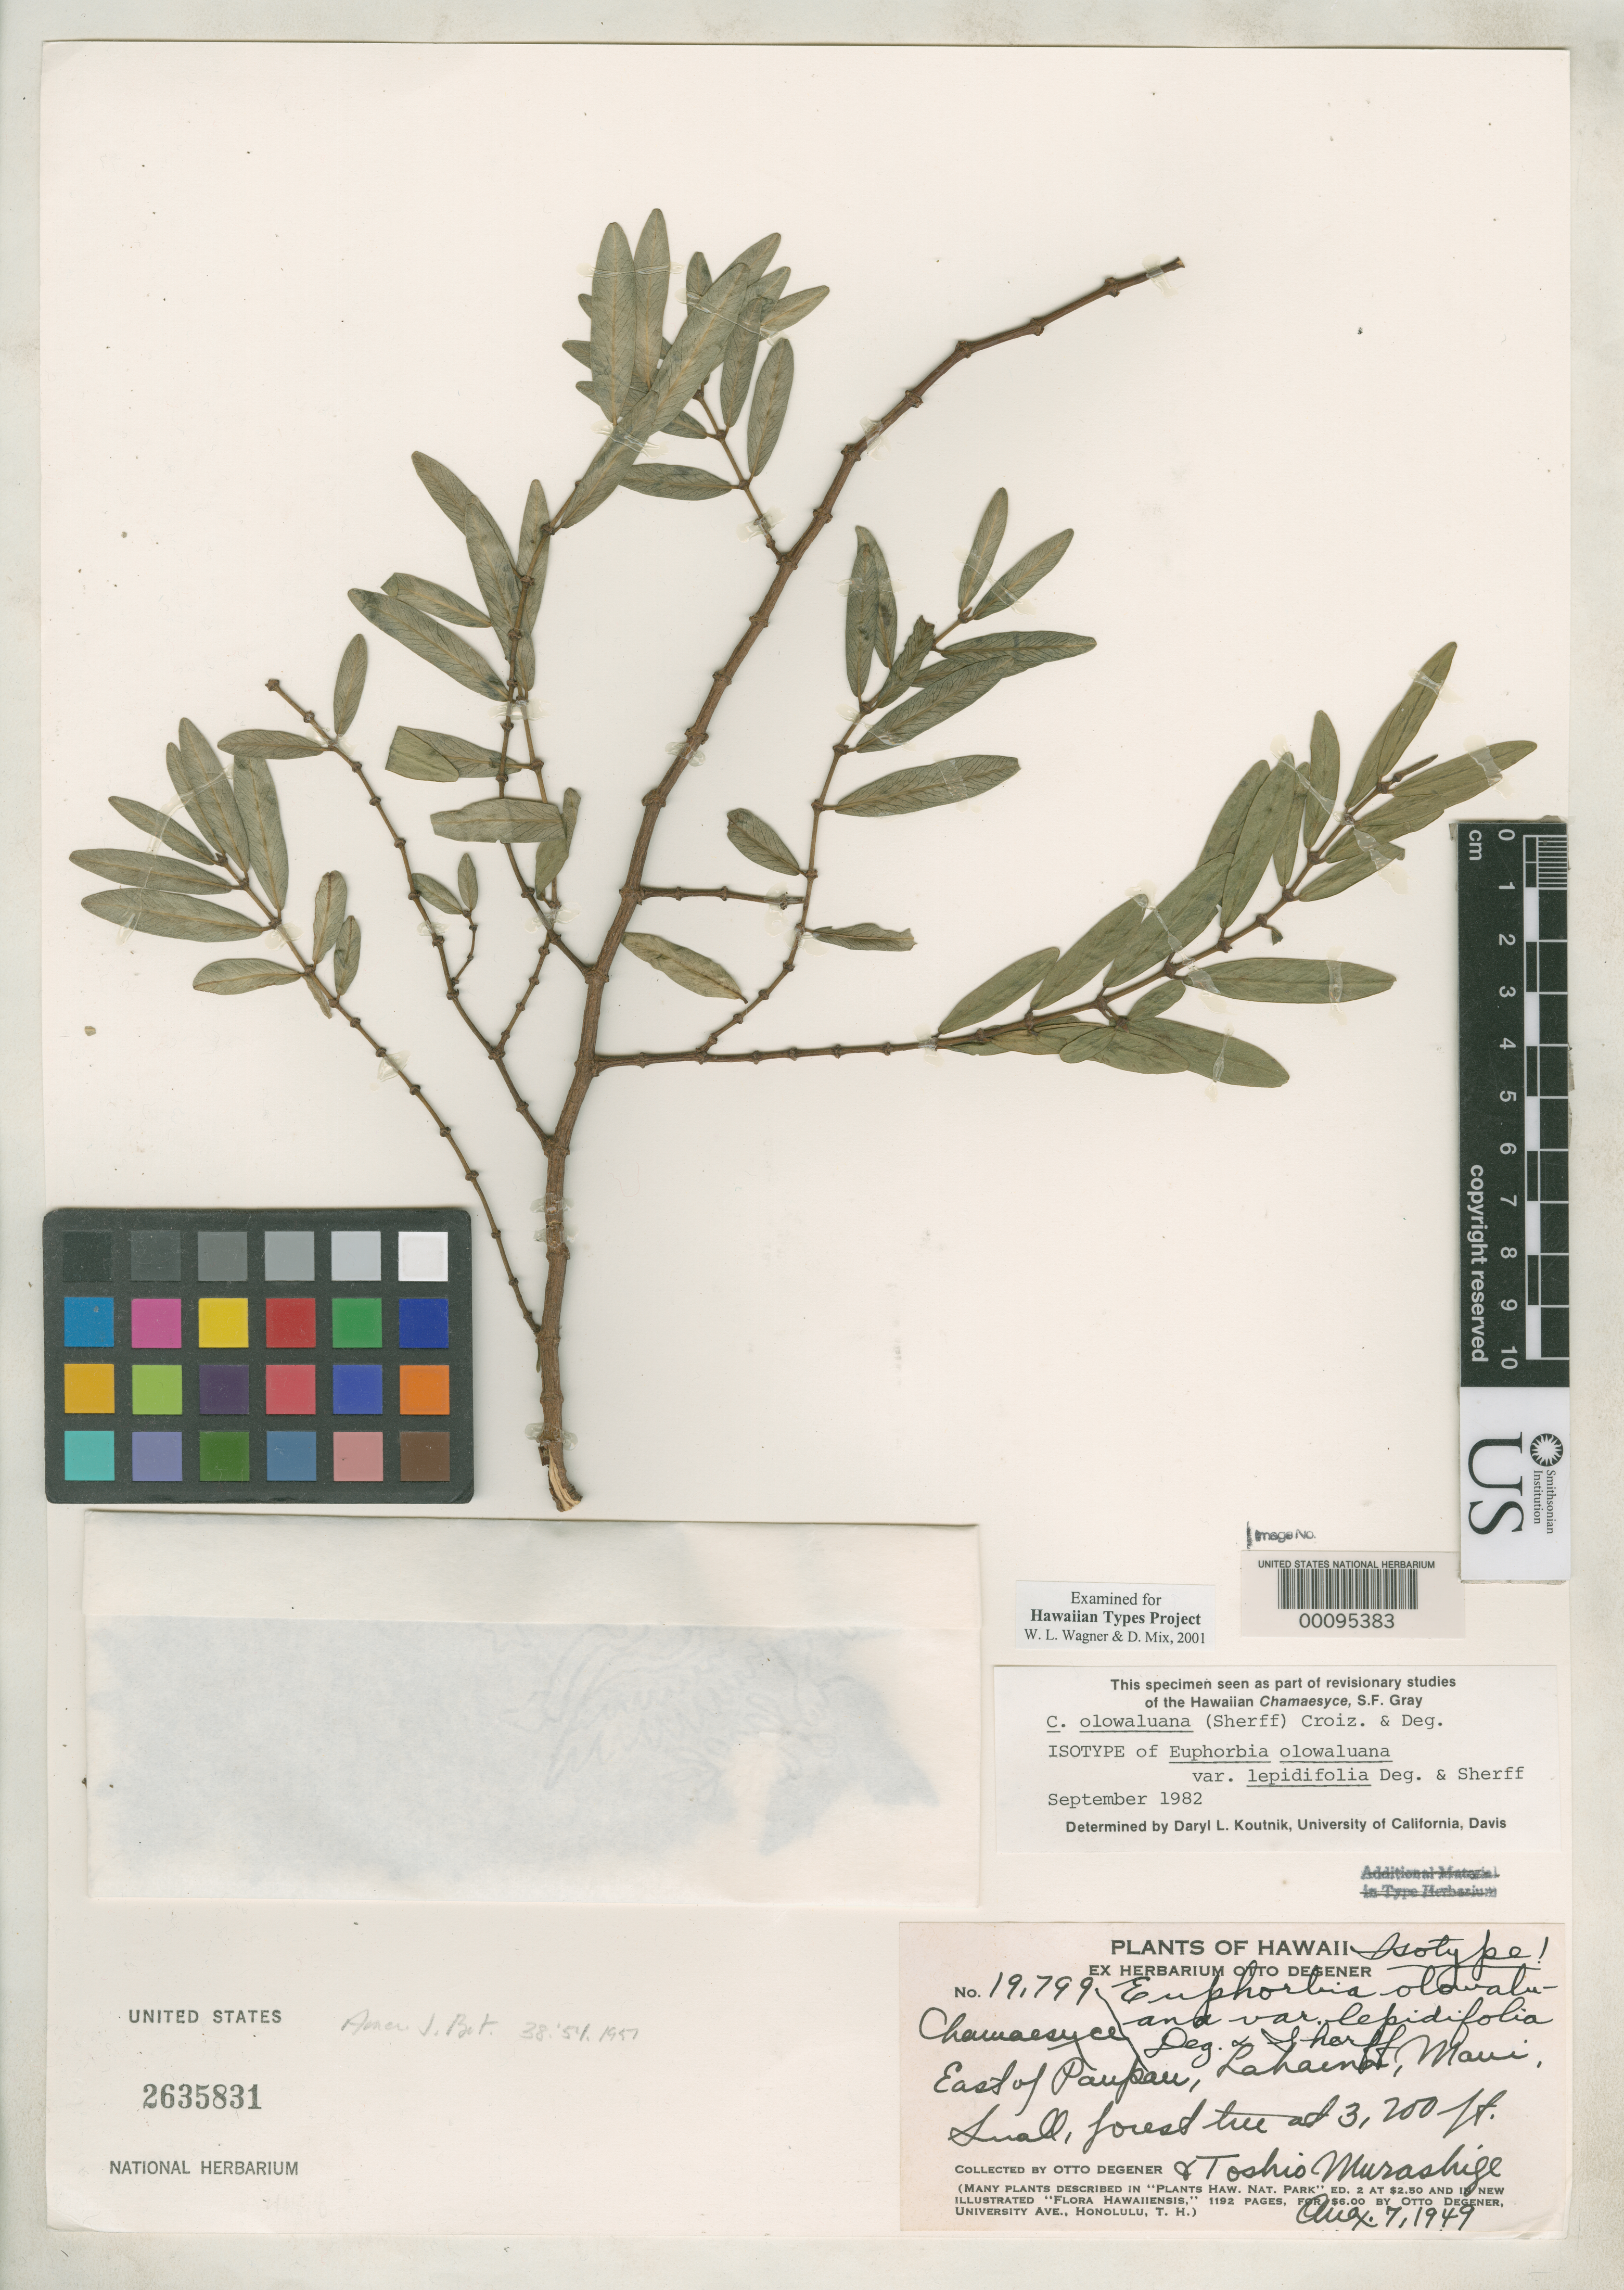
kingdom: Plantae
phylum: Tracheophyta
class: Magnoliopsida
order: Malpighiales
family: Euphorbiaceae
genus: Euphorbia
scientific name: Euphorbia olowaluana var. lepidifolia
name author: O. Deg. & Sherff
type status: Isotype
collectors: O. Degener & T. Murashige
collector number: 19799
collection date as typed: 07 Aug 1949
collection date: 1949-08-07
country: United States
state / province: Hawaii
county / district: Maui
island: Maui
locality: E of Paupau, Lahaina.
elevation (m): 975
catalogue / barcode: US 2635831